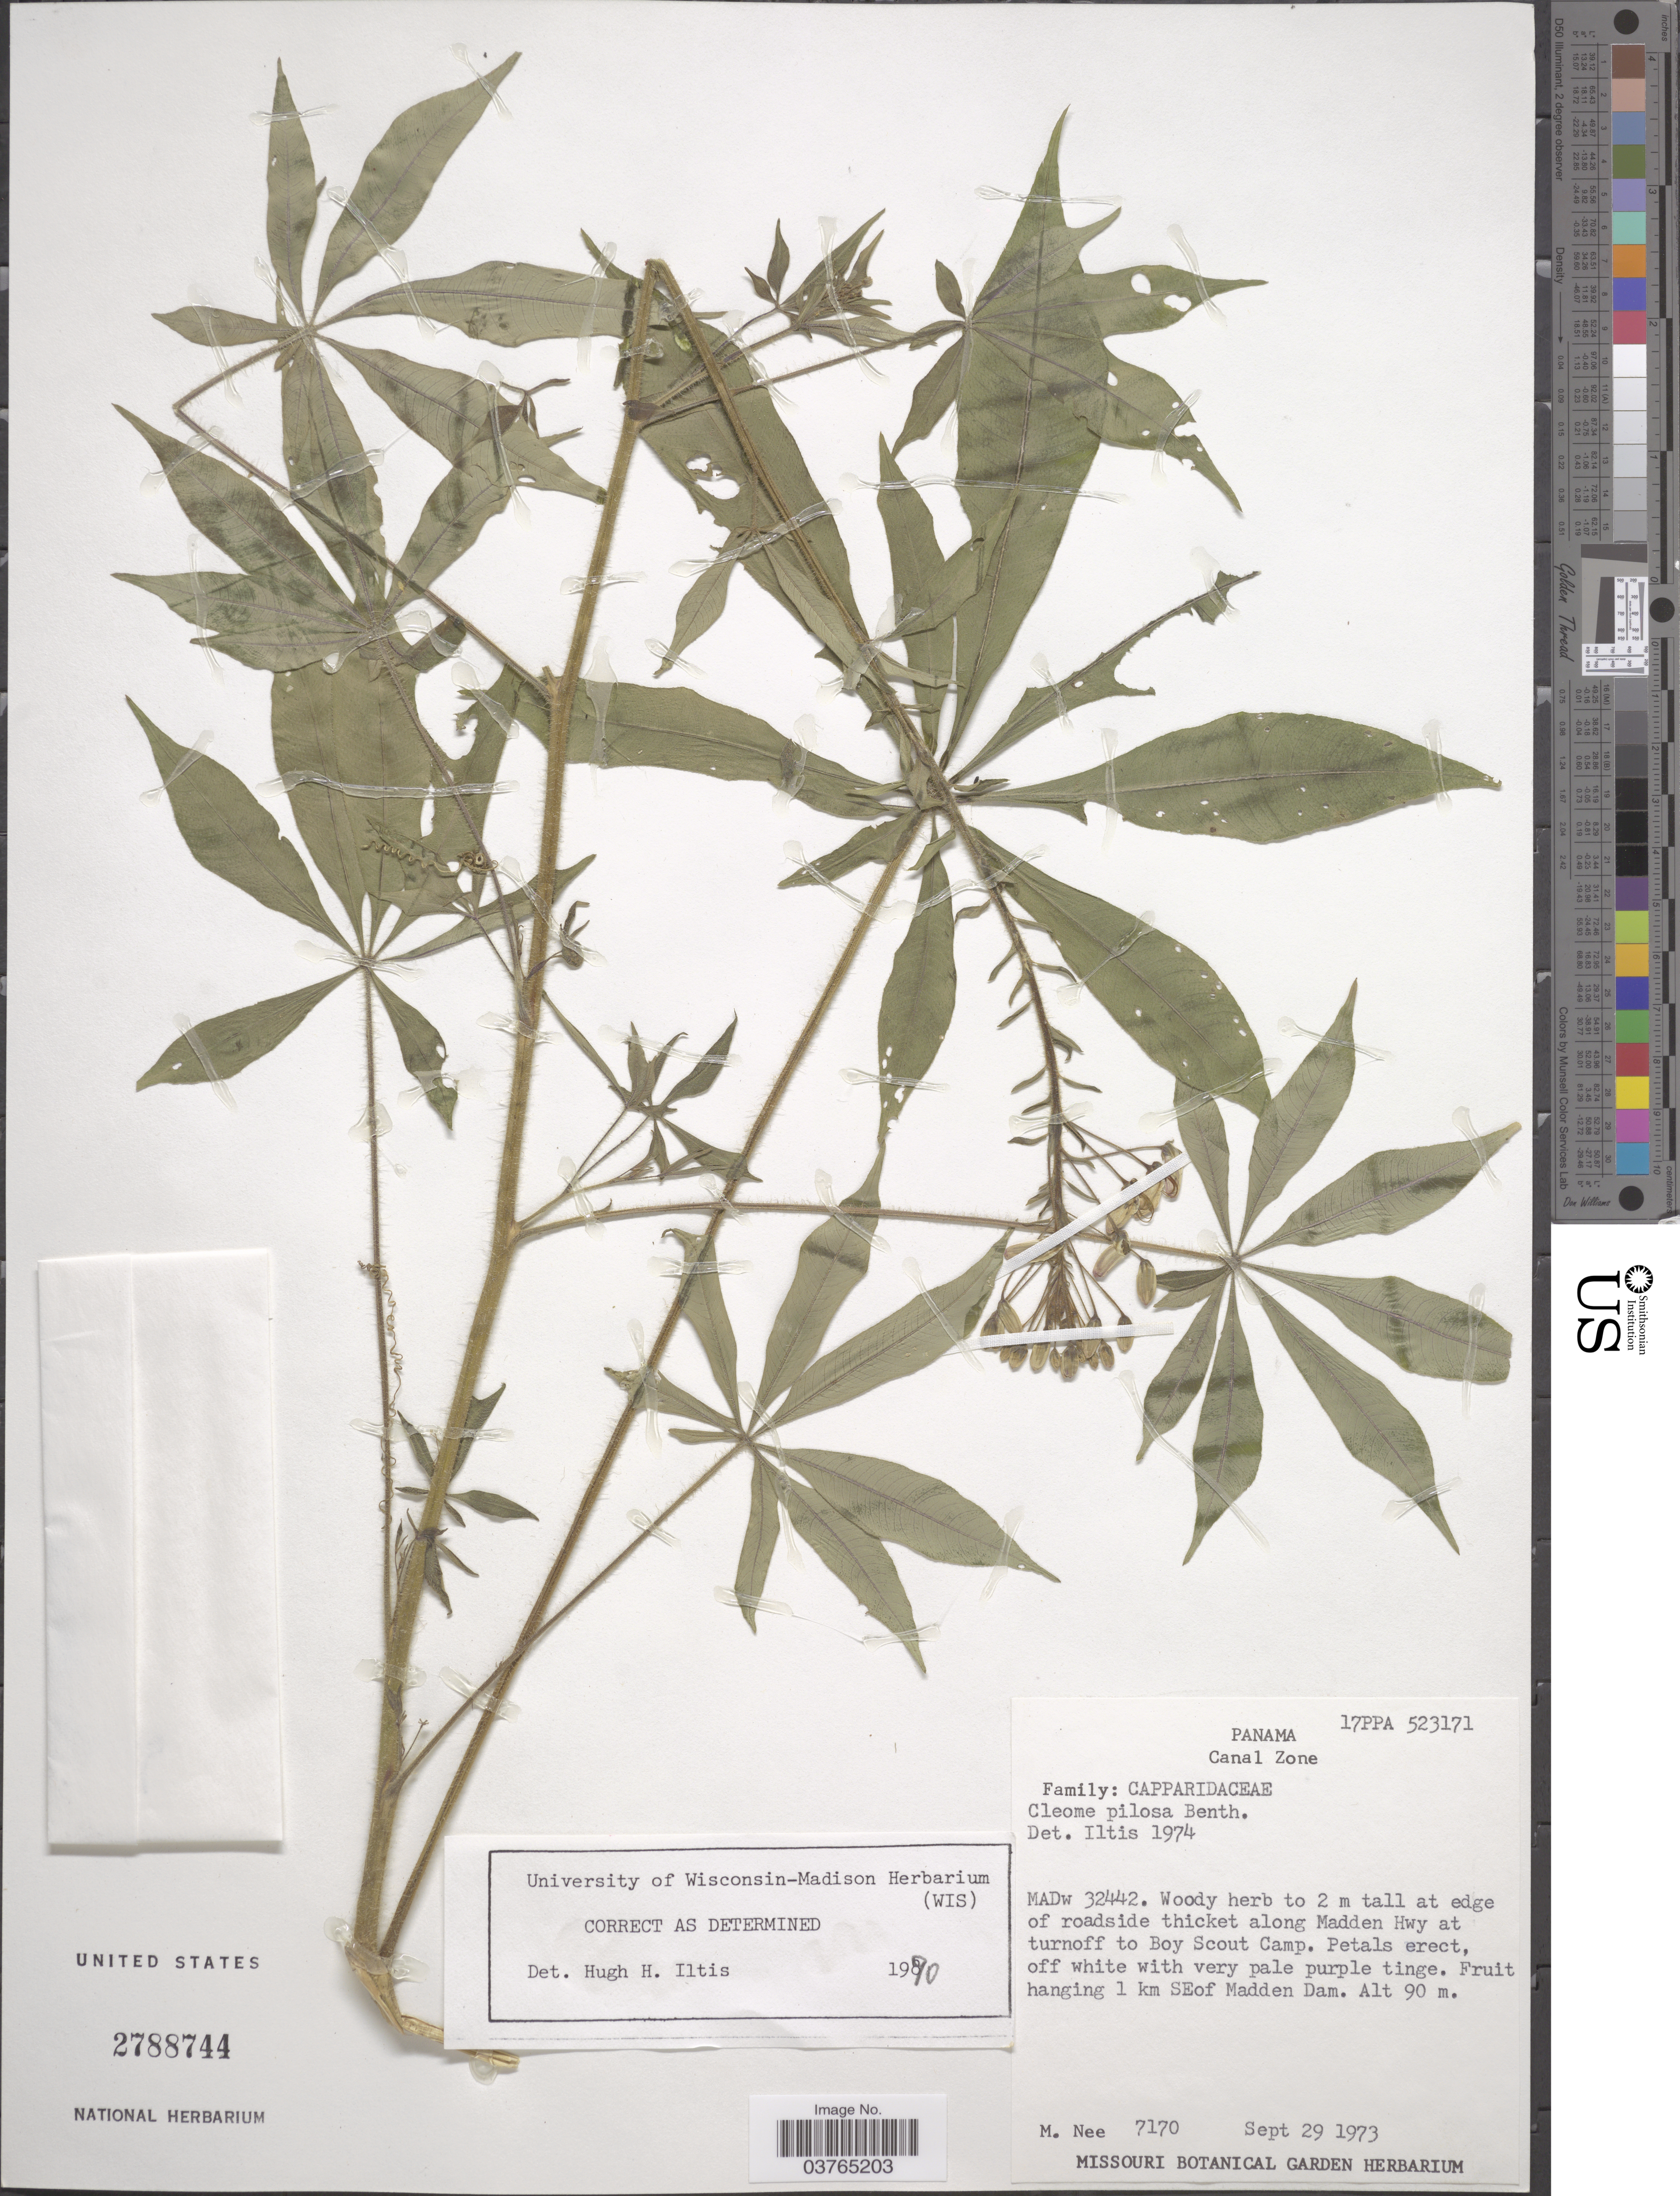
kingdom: Plantae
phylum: Tracheophyta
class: Magnoliopsida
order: Brassicales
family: Cleomaceae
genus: Cochranella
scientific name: Cochranella pilosa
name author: (Benth.) E.M. McGinty & Roalson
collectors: M. Nee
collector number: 7170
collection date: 1973-09-29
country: Panama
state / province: Colón / Panamá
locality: Canal Zone. MADw 32442. At edge of roadside thicket along Madden Hwy at turnoff to Boy Scout Camp. Fruit hanging 1 km SE of Madden Dam.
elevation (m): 90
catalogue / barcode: US 2788744